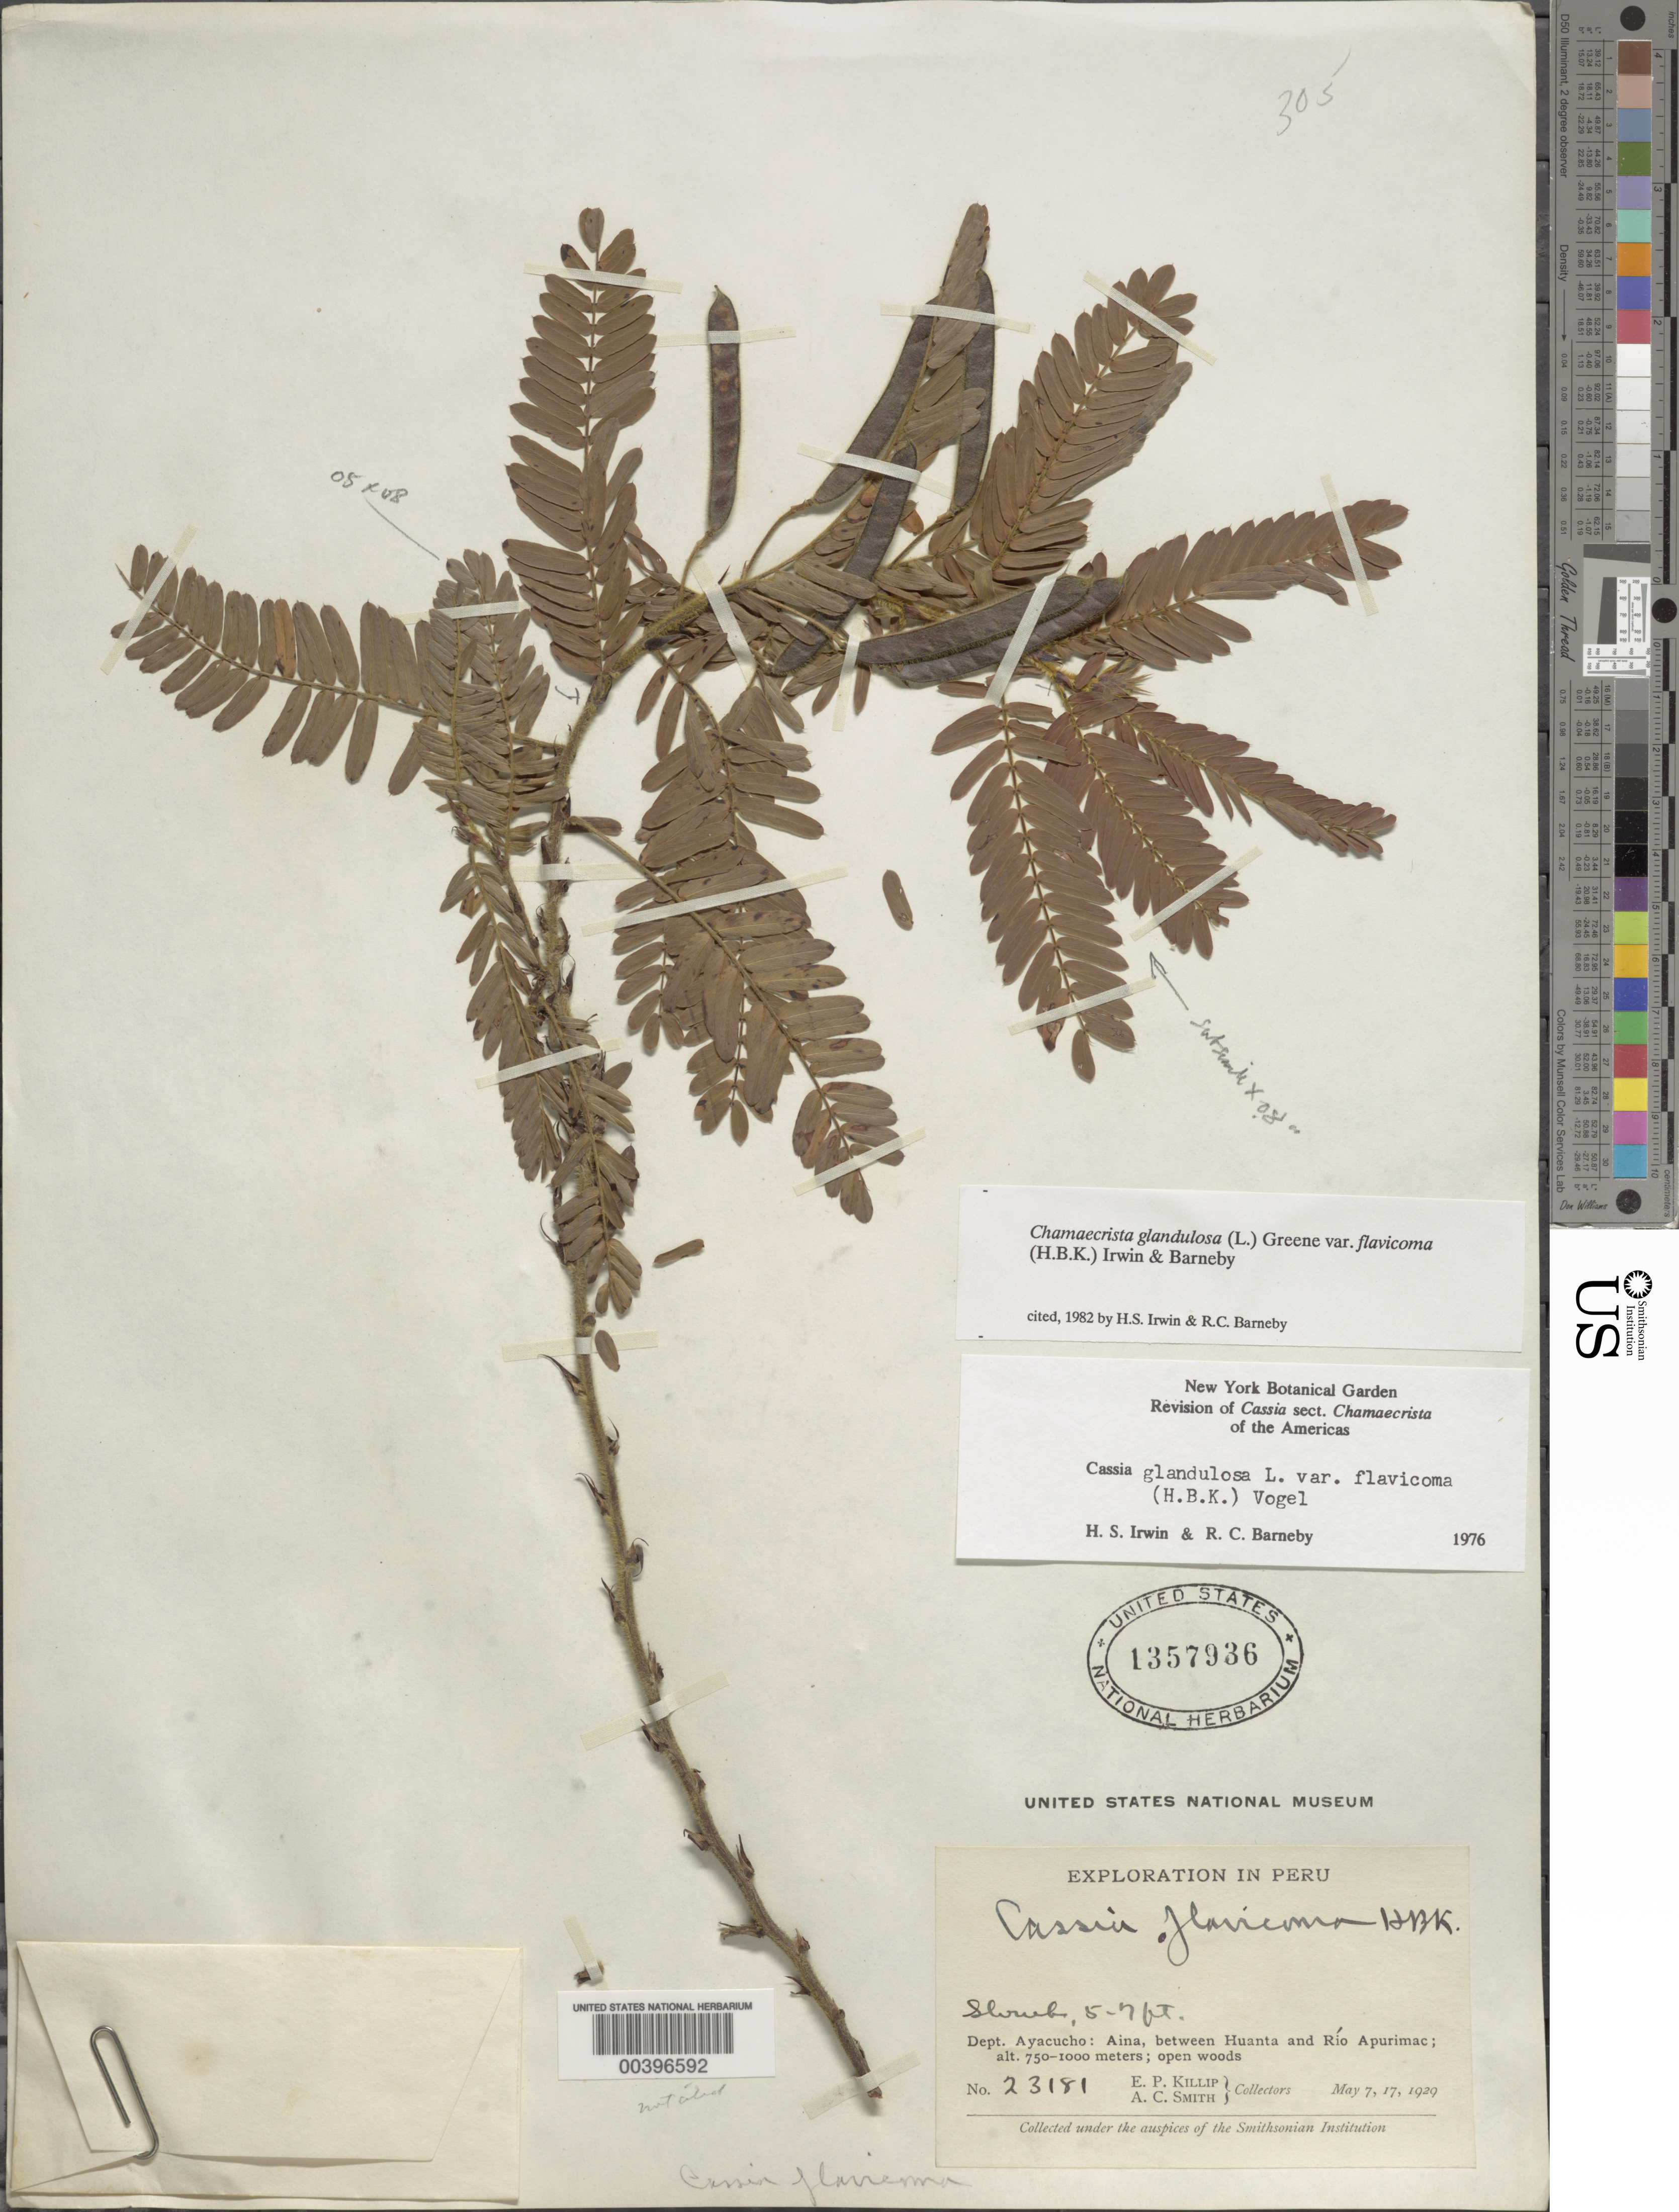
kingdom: Plantae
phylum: Tracheophyta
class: Magnoliopsida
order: Fabales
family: Fabaceae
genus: Chamaecrista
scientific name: Chamaecrista glandulosa var. flavicoma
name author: (Kunth) H.S. Irwin & Barneby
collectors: E. P. Killip & A. C. Smith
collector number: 23181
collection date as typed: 07 May 1929 and 17 May 1929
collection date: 1929-05-07,1929-05-17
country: Peru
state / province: Ayacucho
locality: Dept. Ayacucho: Aina, between Huanta and Río Apurímac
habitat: Open woods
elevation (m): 750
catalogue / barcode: US 1357936